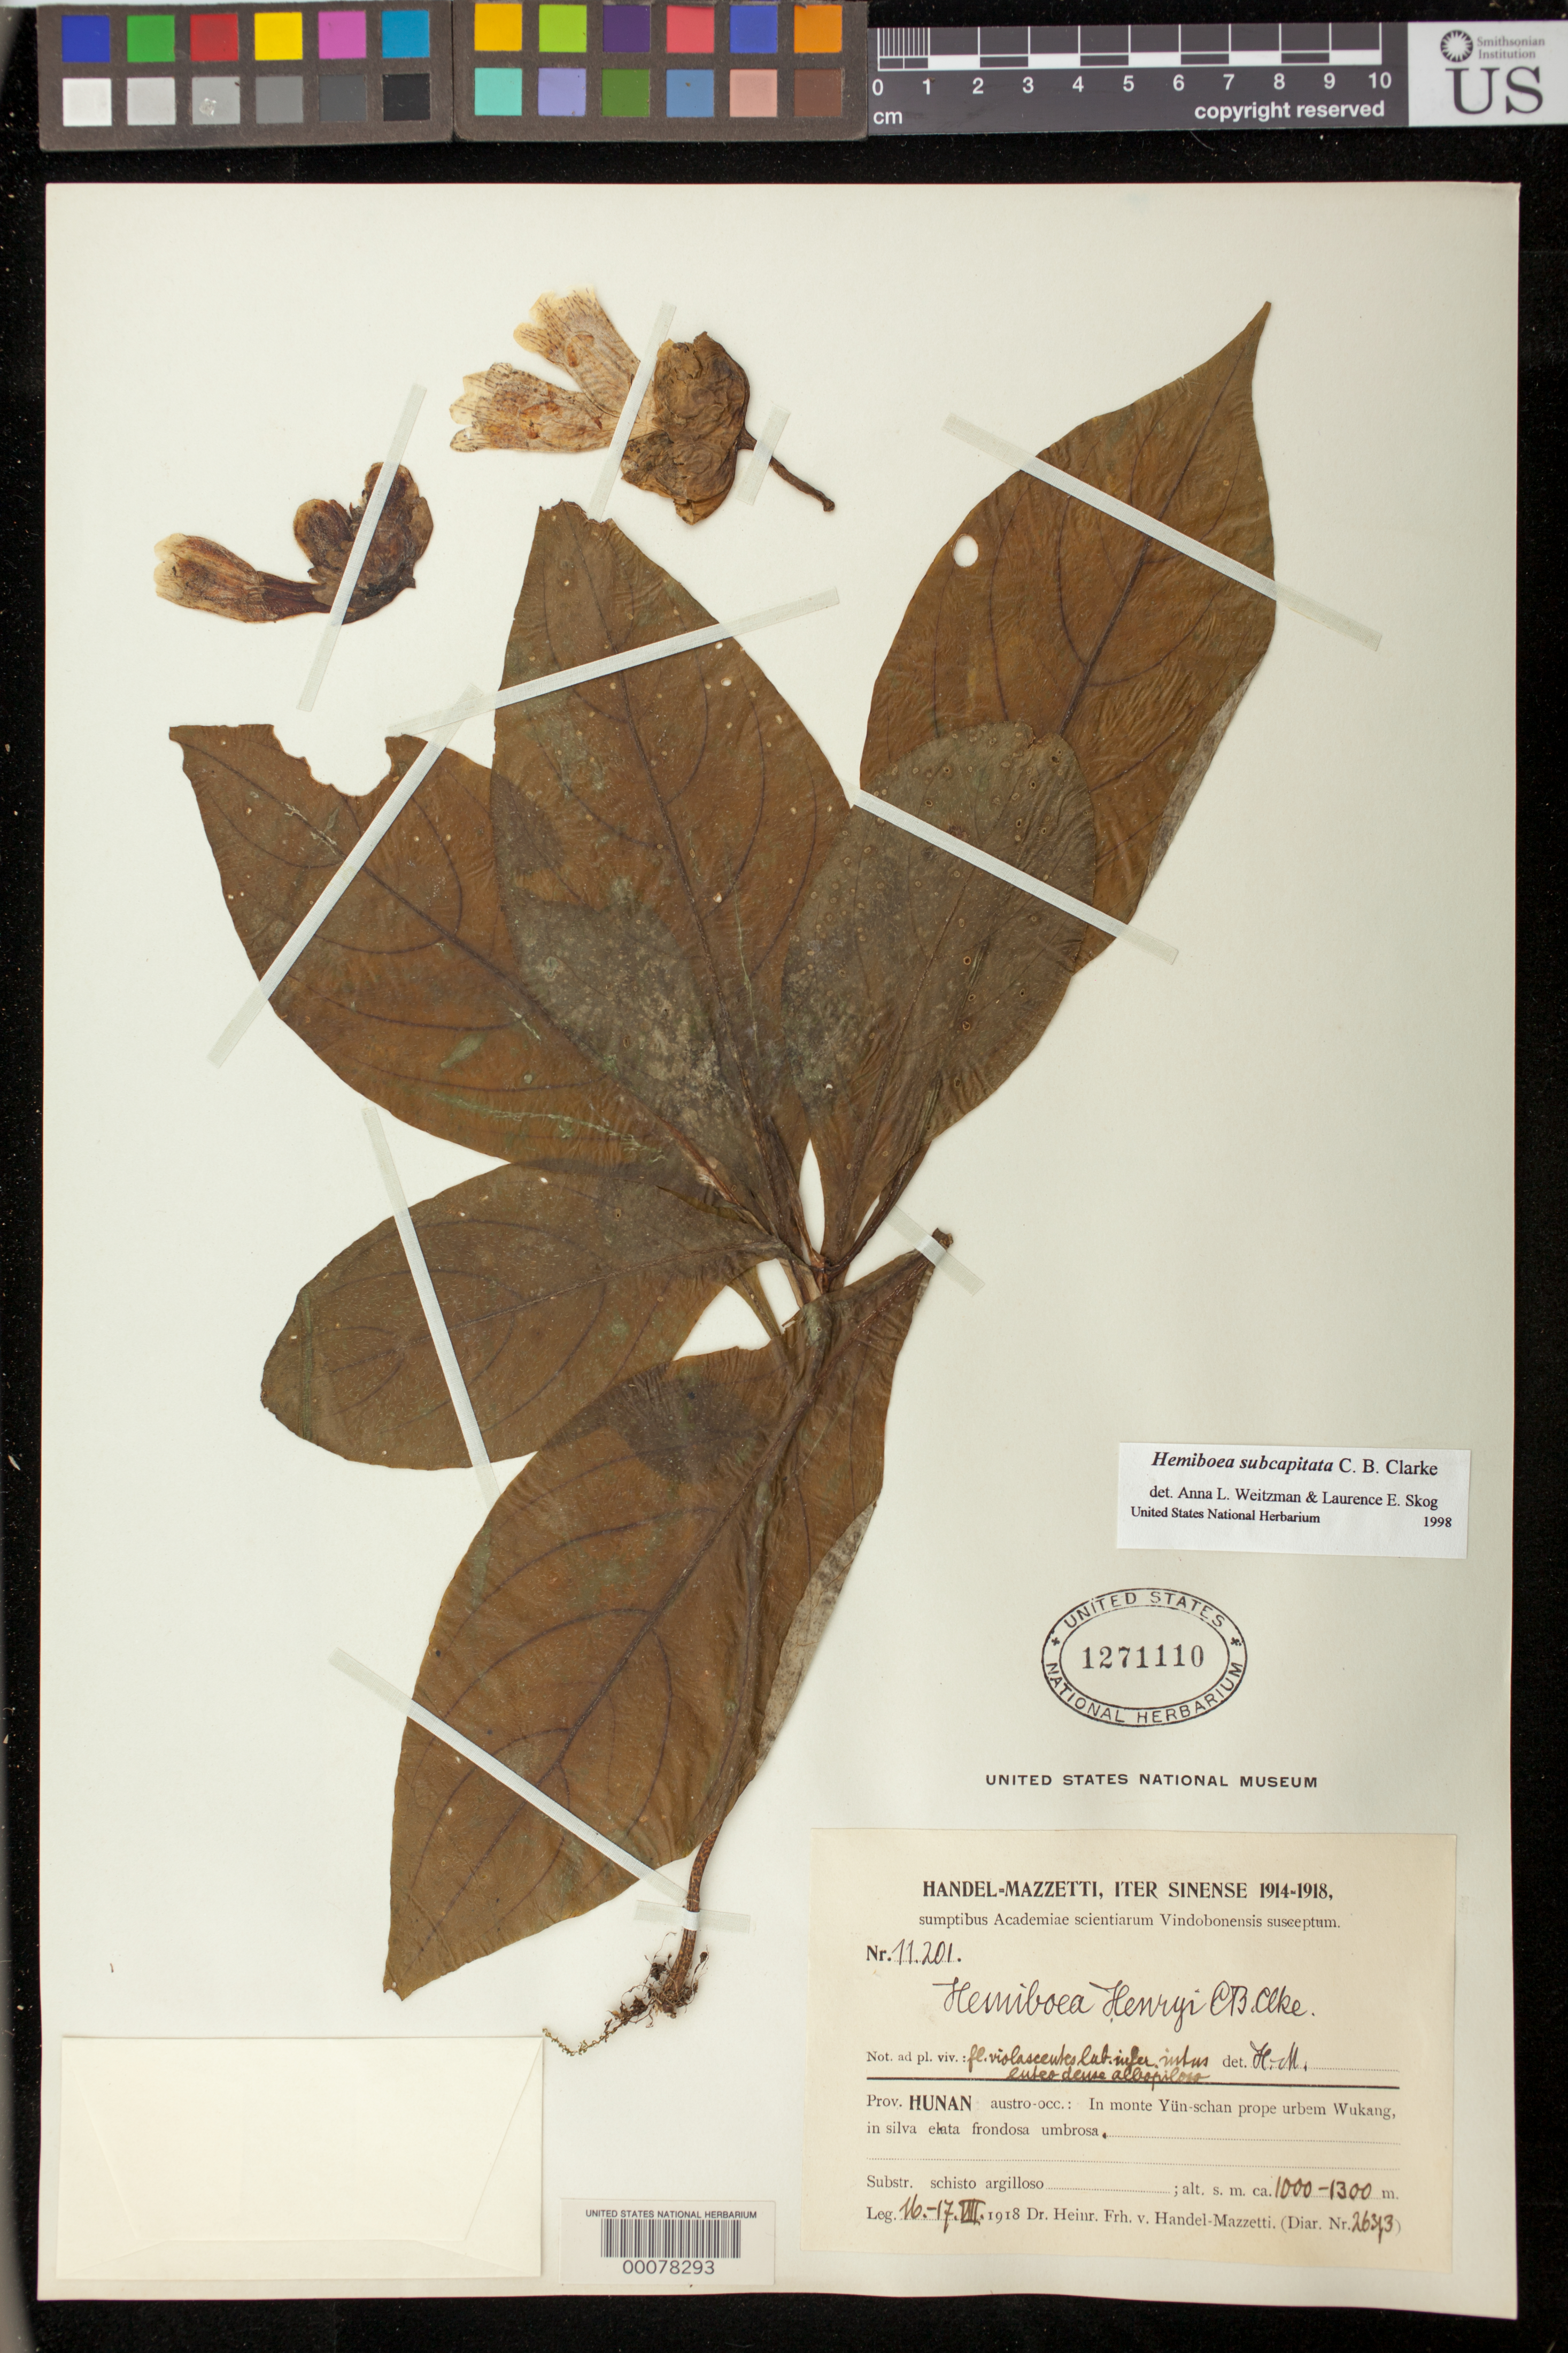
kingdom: Plantae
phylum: Tracheophyta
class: Magnoliopsida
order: Lamiales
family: Gesneriaceae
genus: Hemiboea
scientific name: Hemiboea subcapitata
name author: C.B. Clarke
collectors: H. Handel-Mazzetti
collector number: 11201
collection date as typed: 16-17 Aug 1918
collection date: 1918-08-16/1918-08-17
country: China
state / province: Hunan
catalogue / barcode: US 1271110